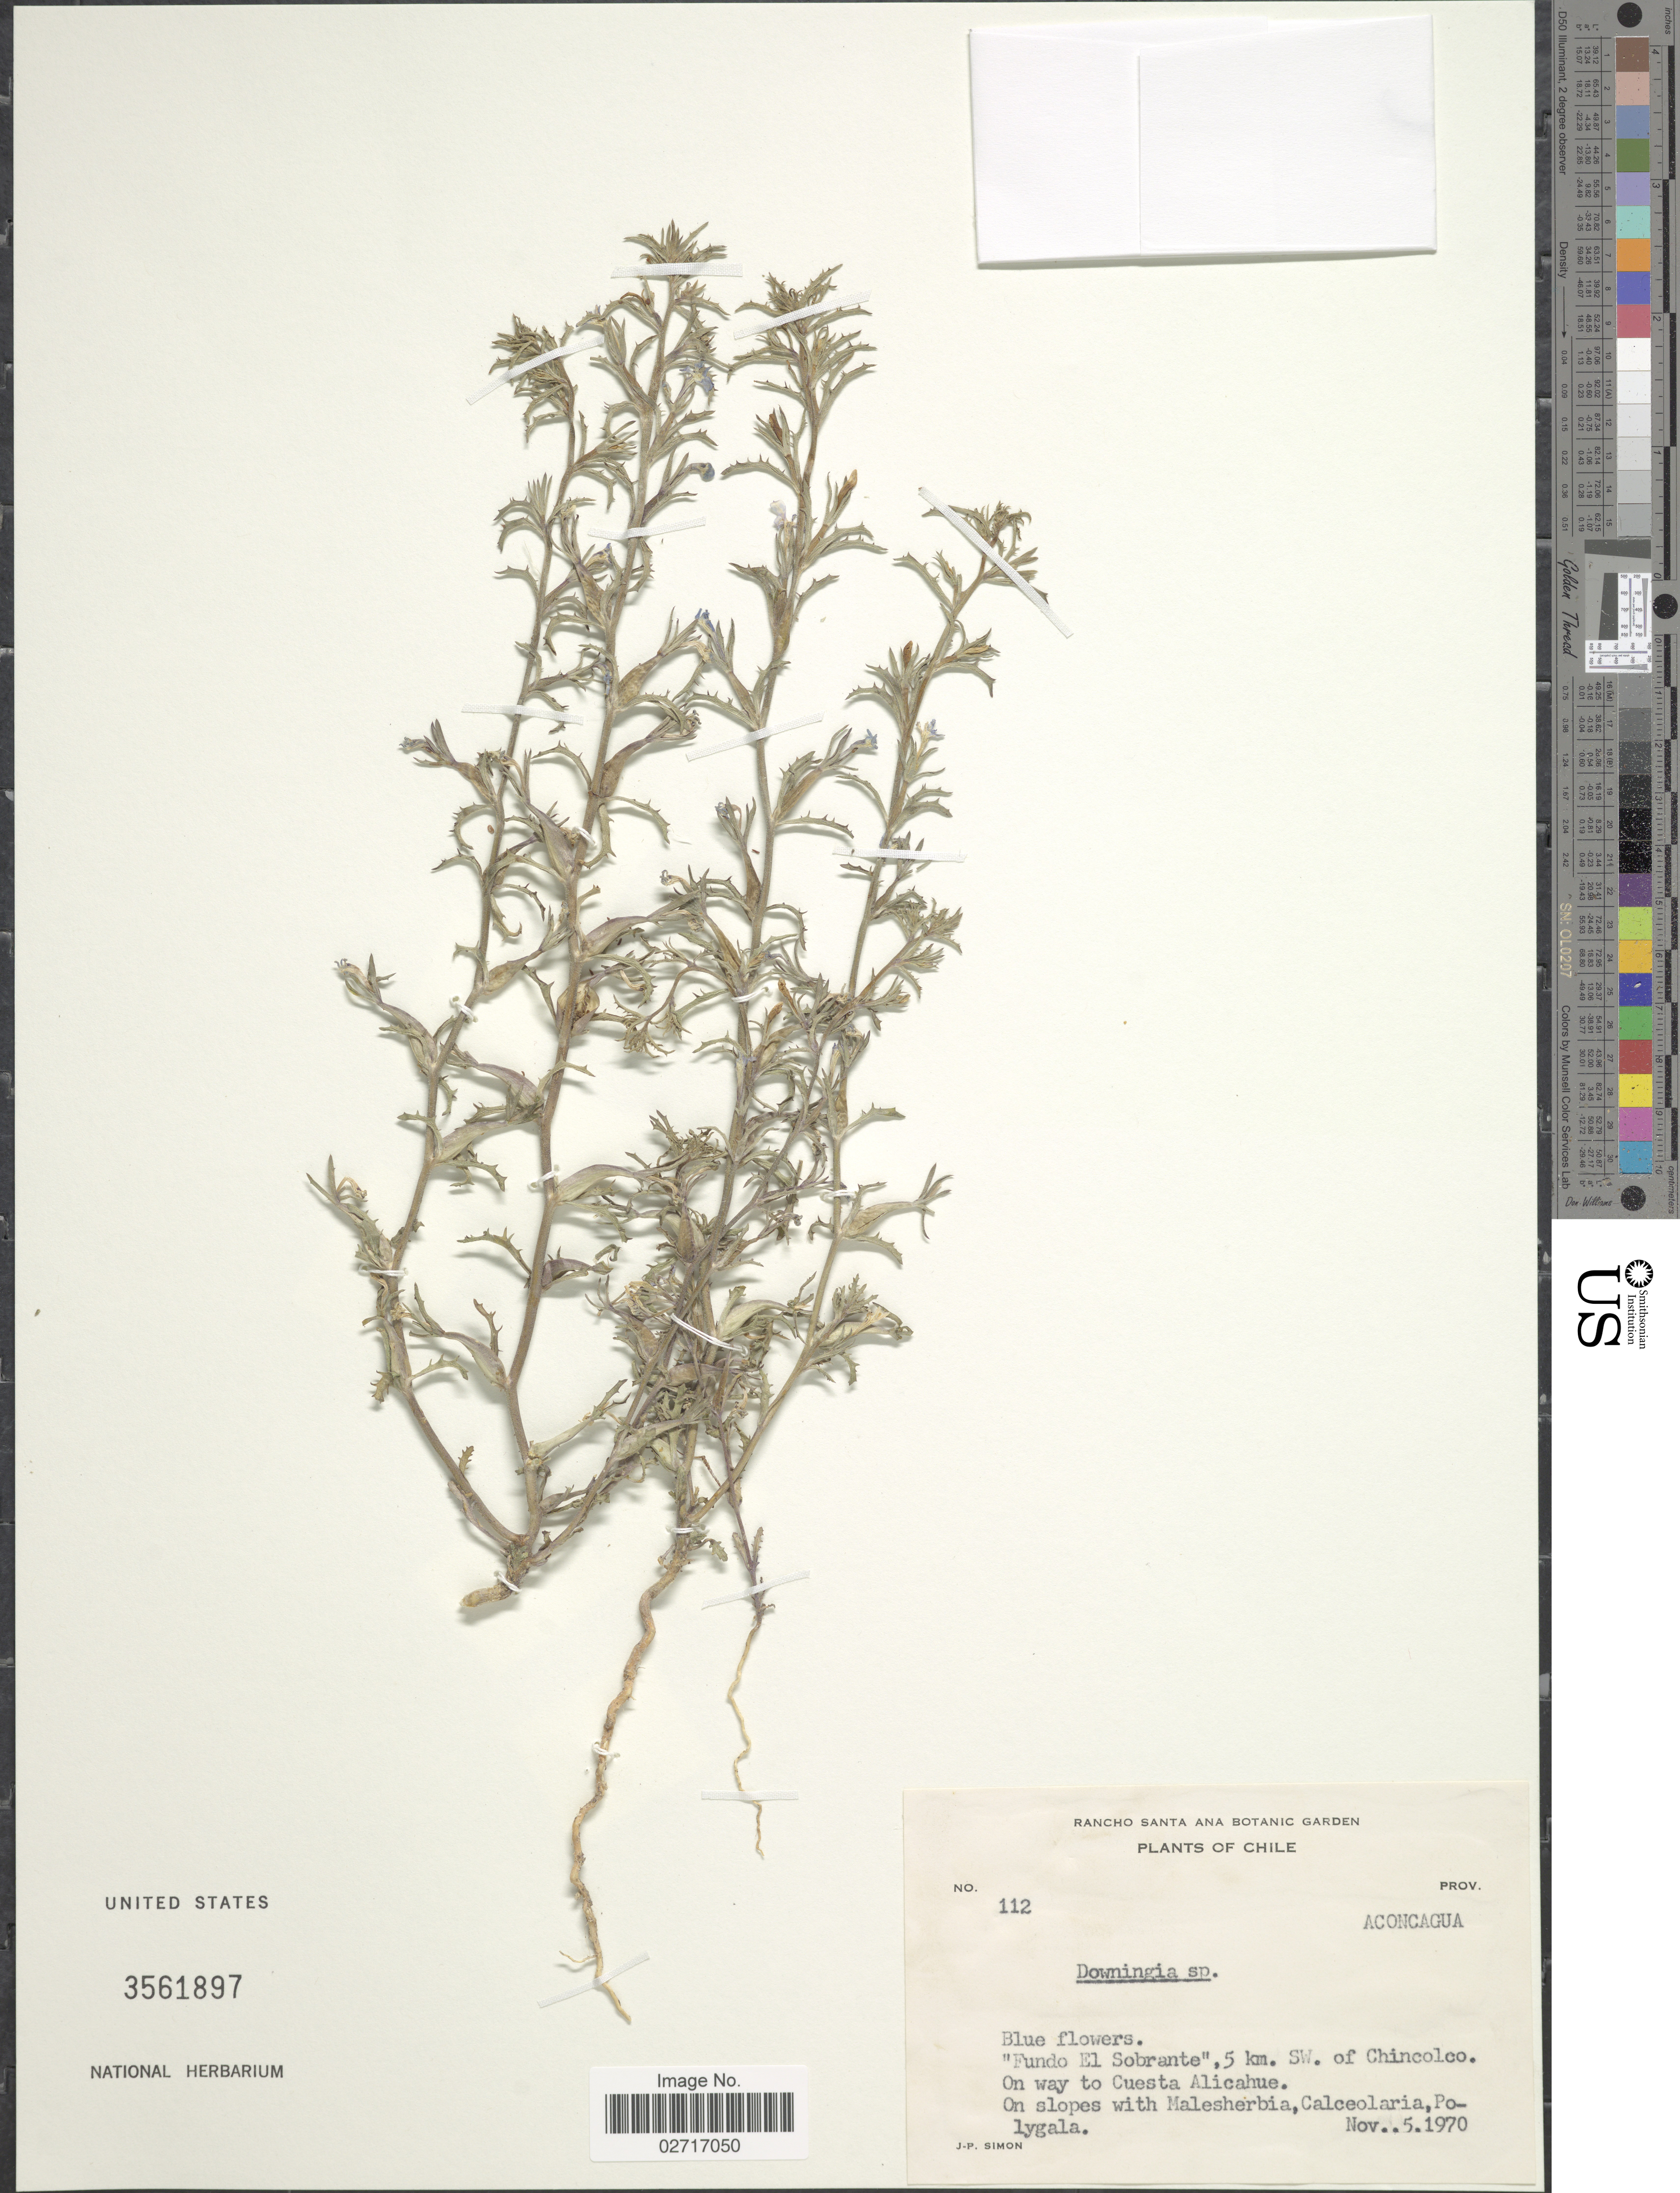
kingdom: Plantae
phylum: Tracheophyta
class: Magnoliopsida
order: Asterales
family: Campanulaceae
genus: Downingia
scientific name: Downingia sp.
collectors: J.-P. Simon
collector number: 112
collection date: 1970-11-05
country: Chile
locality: Prov. Aconcagua. "Fundo El Sobrante", 5 km. SW. of Chincolco. On way to Cuesta Alicahue.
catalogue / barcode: US 3561897